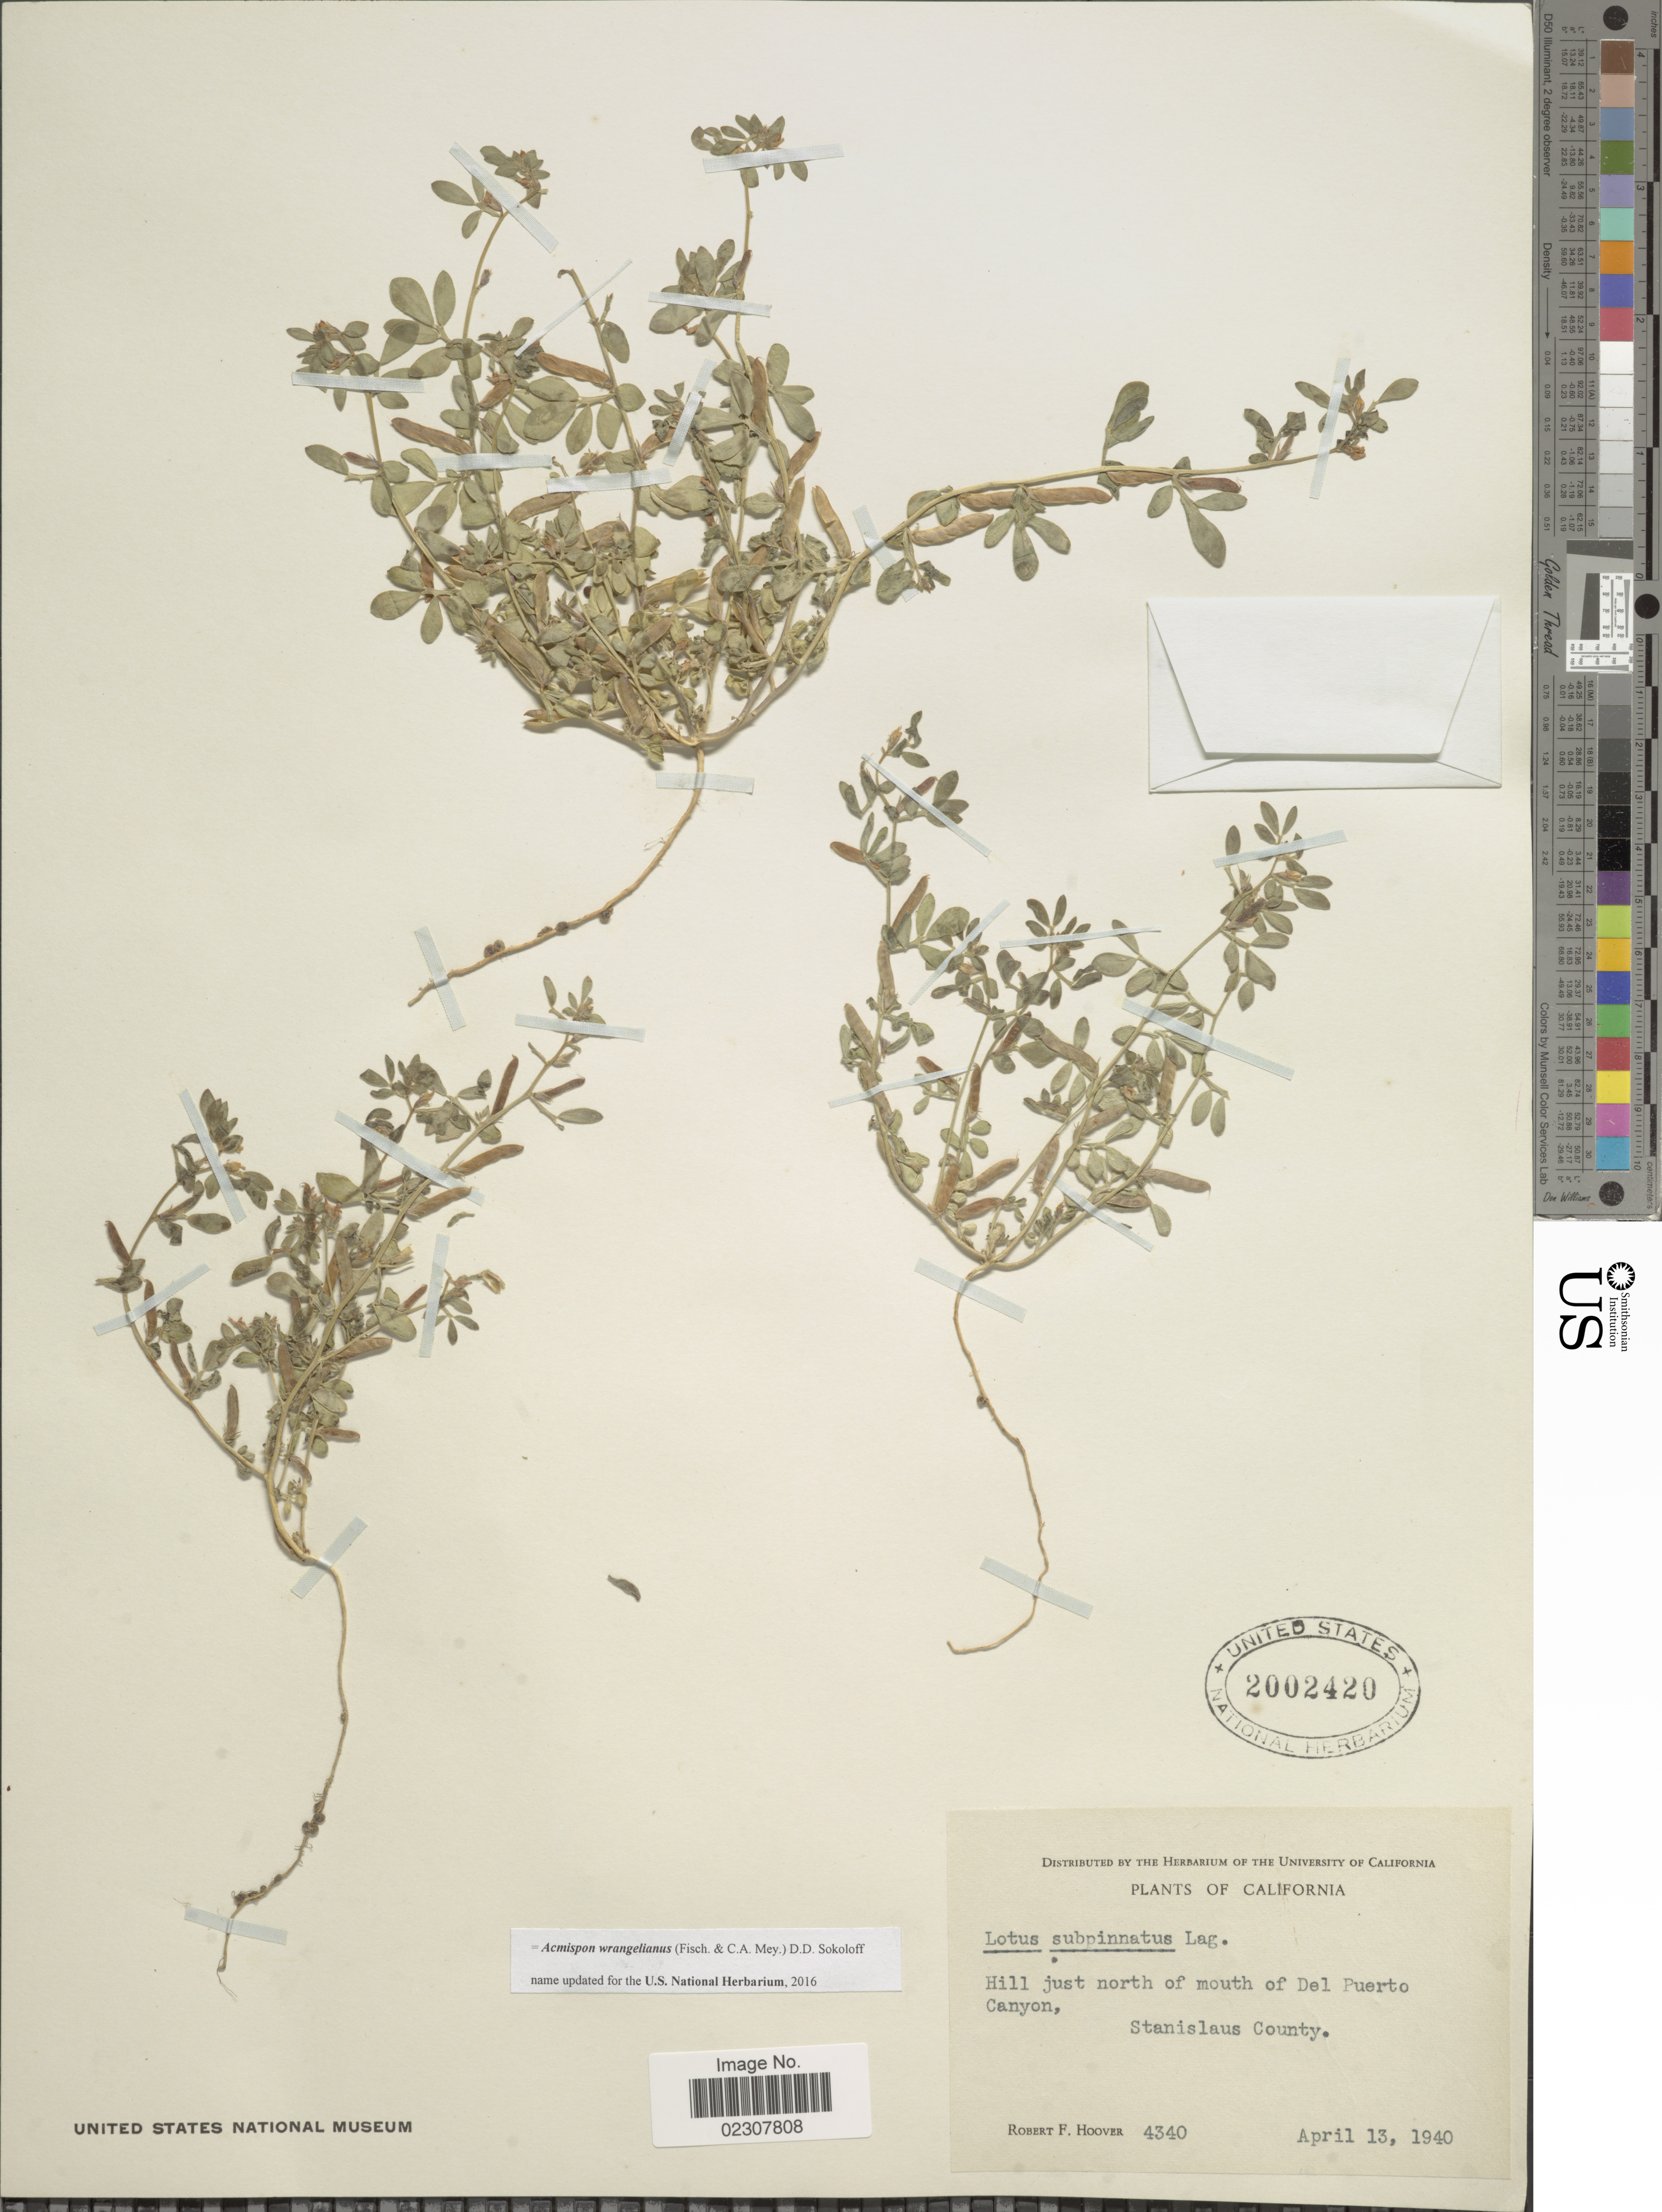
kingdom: Plantae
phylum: Tracheophyta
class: Magnoliopsida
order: Fabales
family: Fabaceae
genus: Acmispon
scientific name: Acmispon wrangelianus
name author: (Fisch. & C.A. Mey.) D.D. Sokoloff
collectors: R. F. Hoover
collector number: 4340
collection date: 1940-04-13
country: United States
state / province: California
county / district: Stanislaus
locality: Hill just north of mouth of Del Puerto Canyon, Stanislaus County.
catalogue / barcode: US 2002420